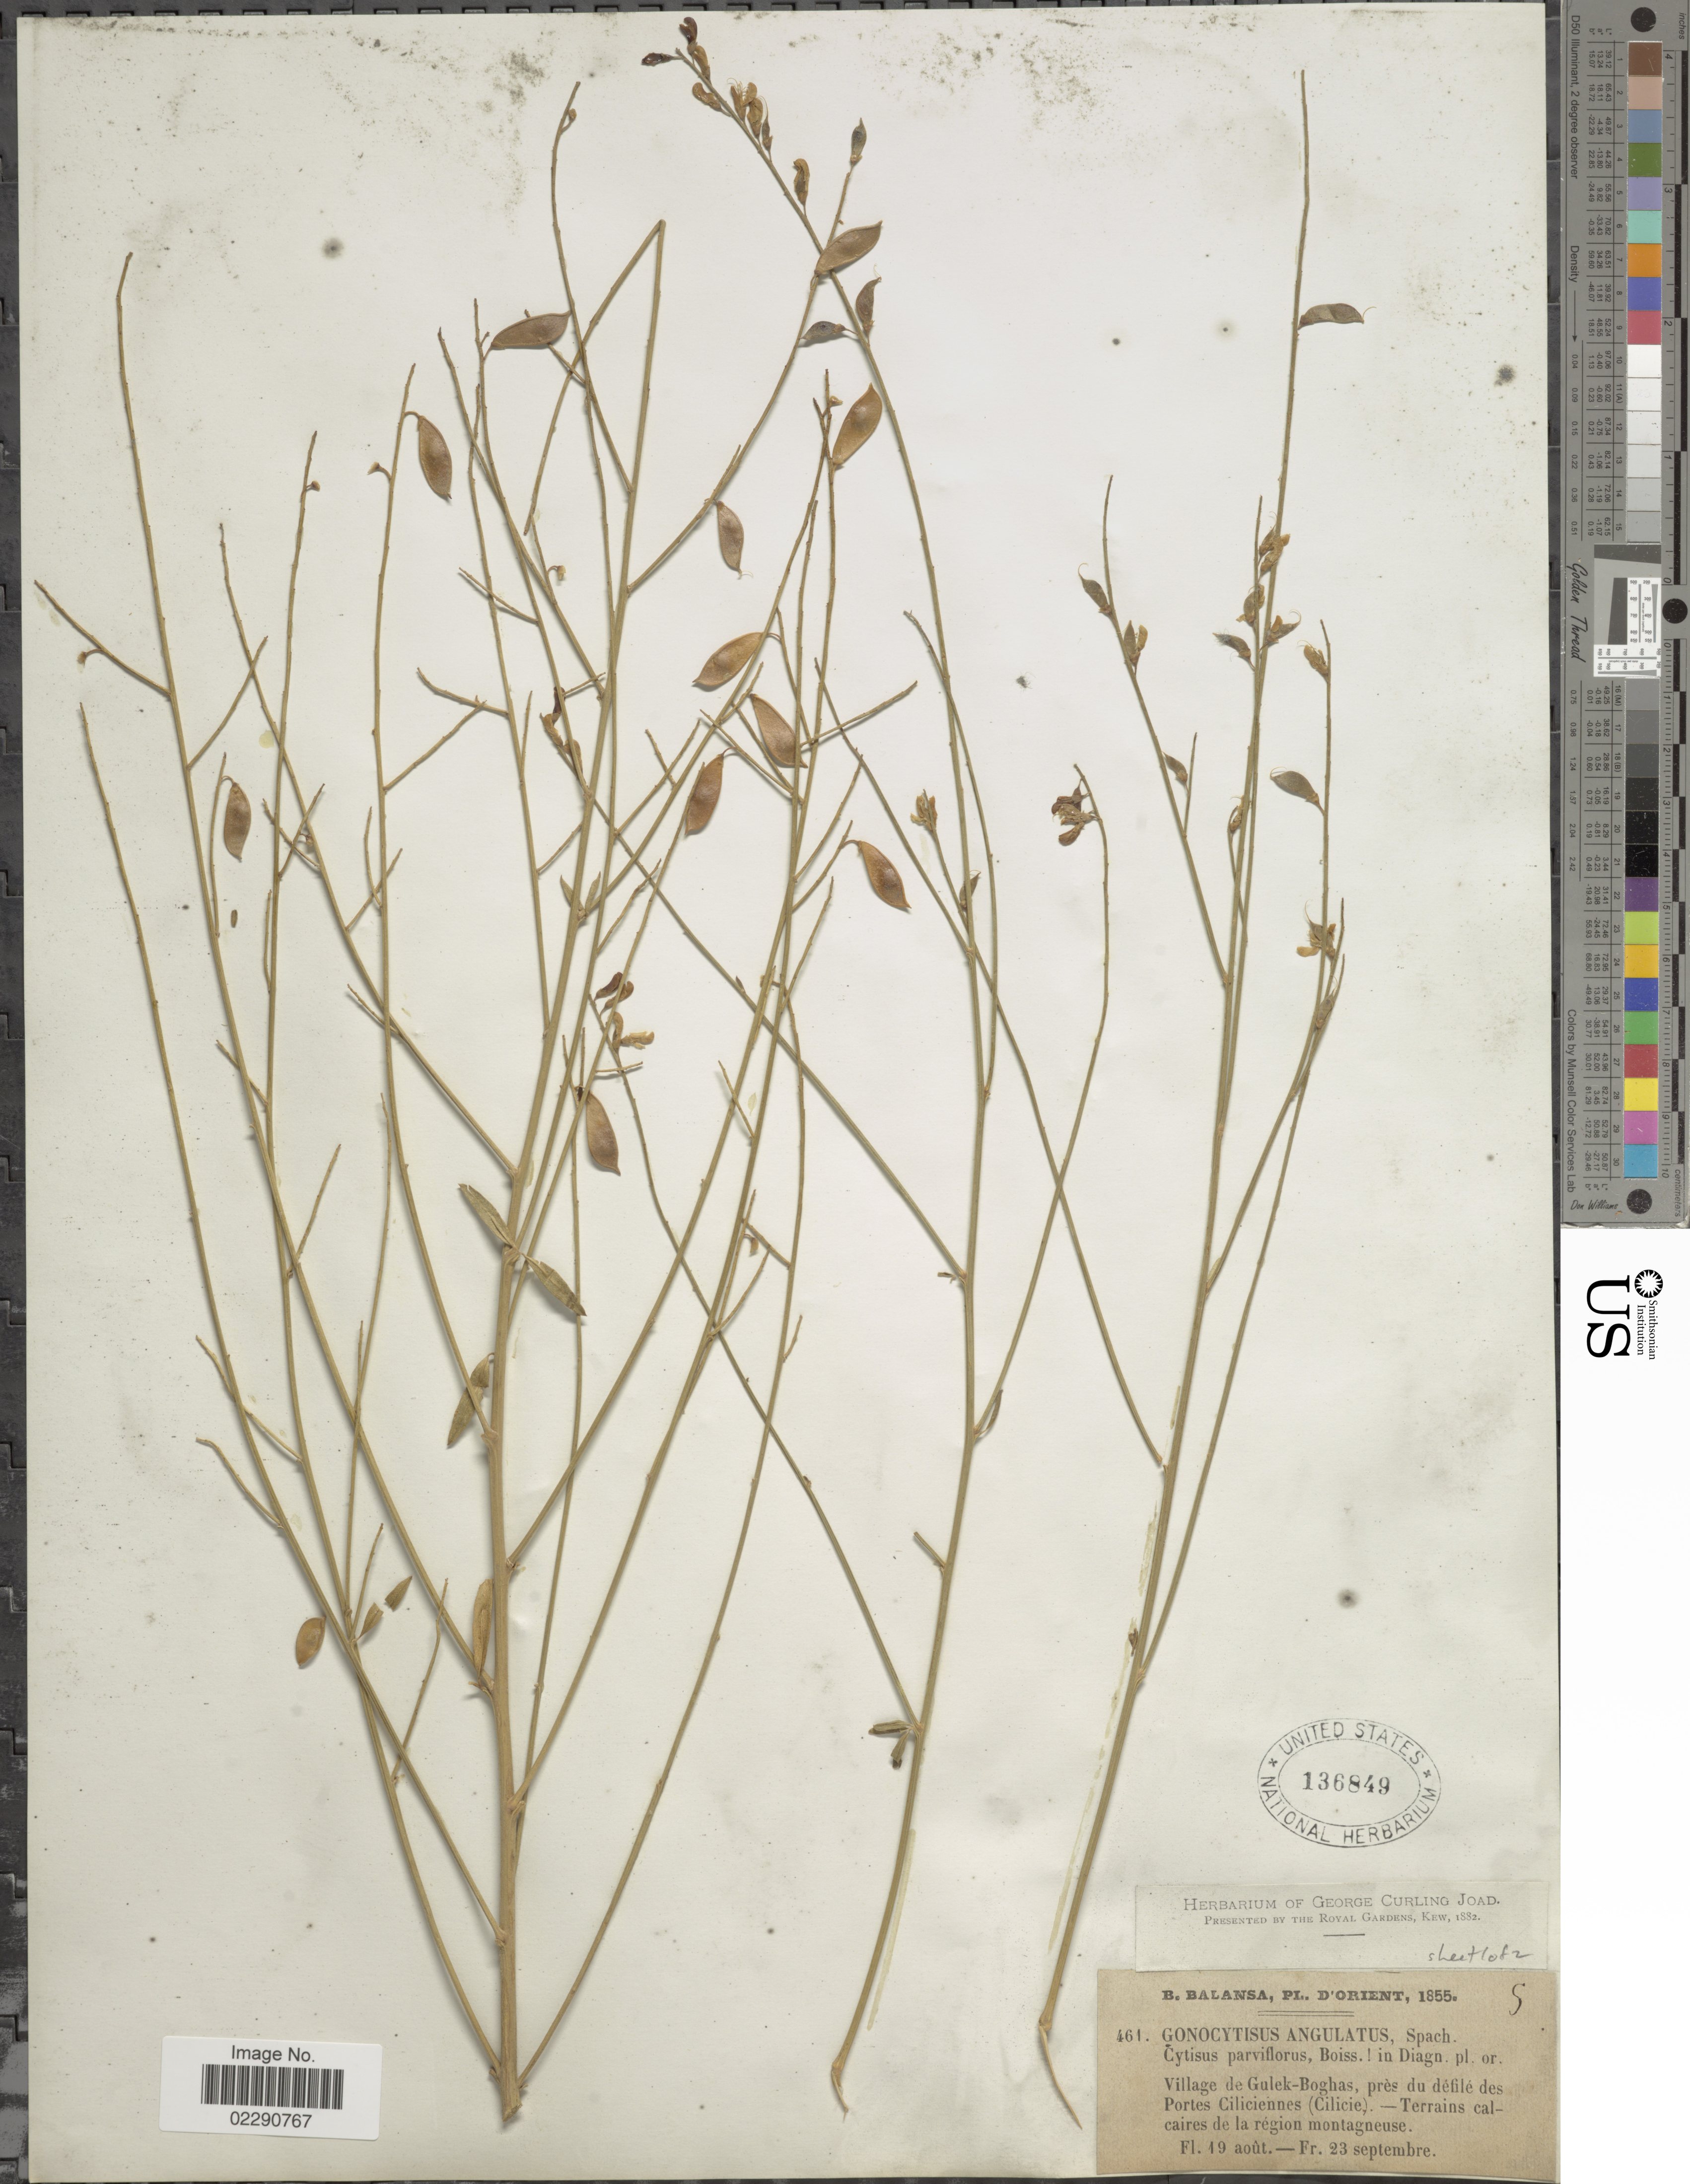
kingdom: Plantae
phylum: Tracheophyta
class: Magnoliopsida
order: Fabales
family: Fabaceae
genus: Gonocytisus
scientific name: Gonocytisus angulatus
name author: (L.) Spach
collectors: B. Balansa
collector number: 461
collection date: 1855-08-19/1855-09-23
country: Turkey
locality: Orient, Village de Gulek-Boghas, pres du defile des Portes Ciliciennes , Cilicie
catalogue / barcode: US 136849